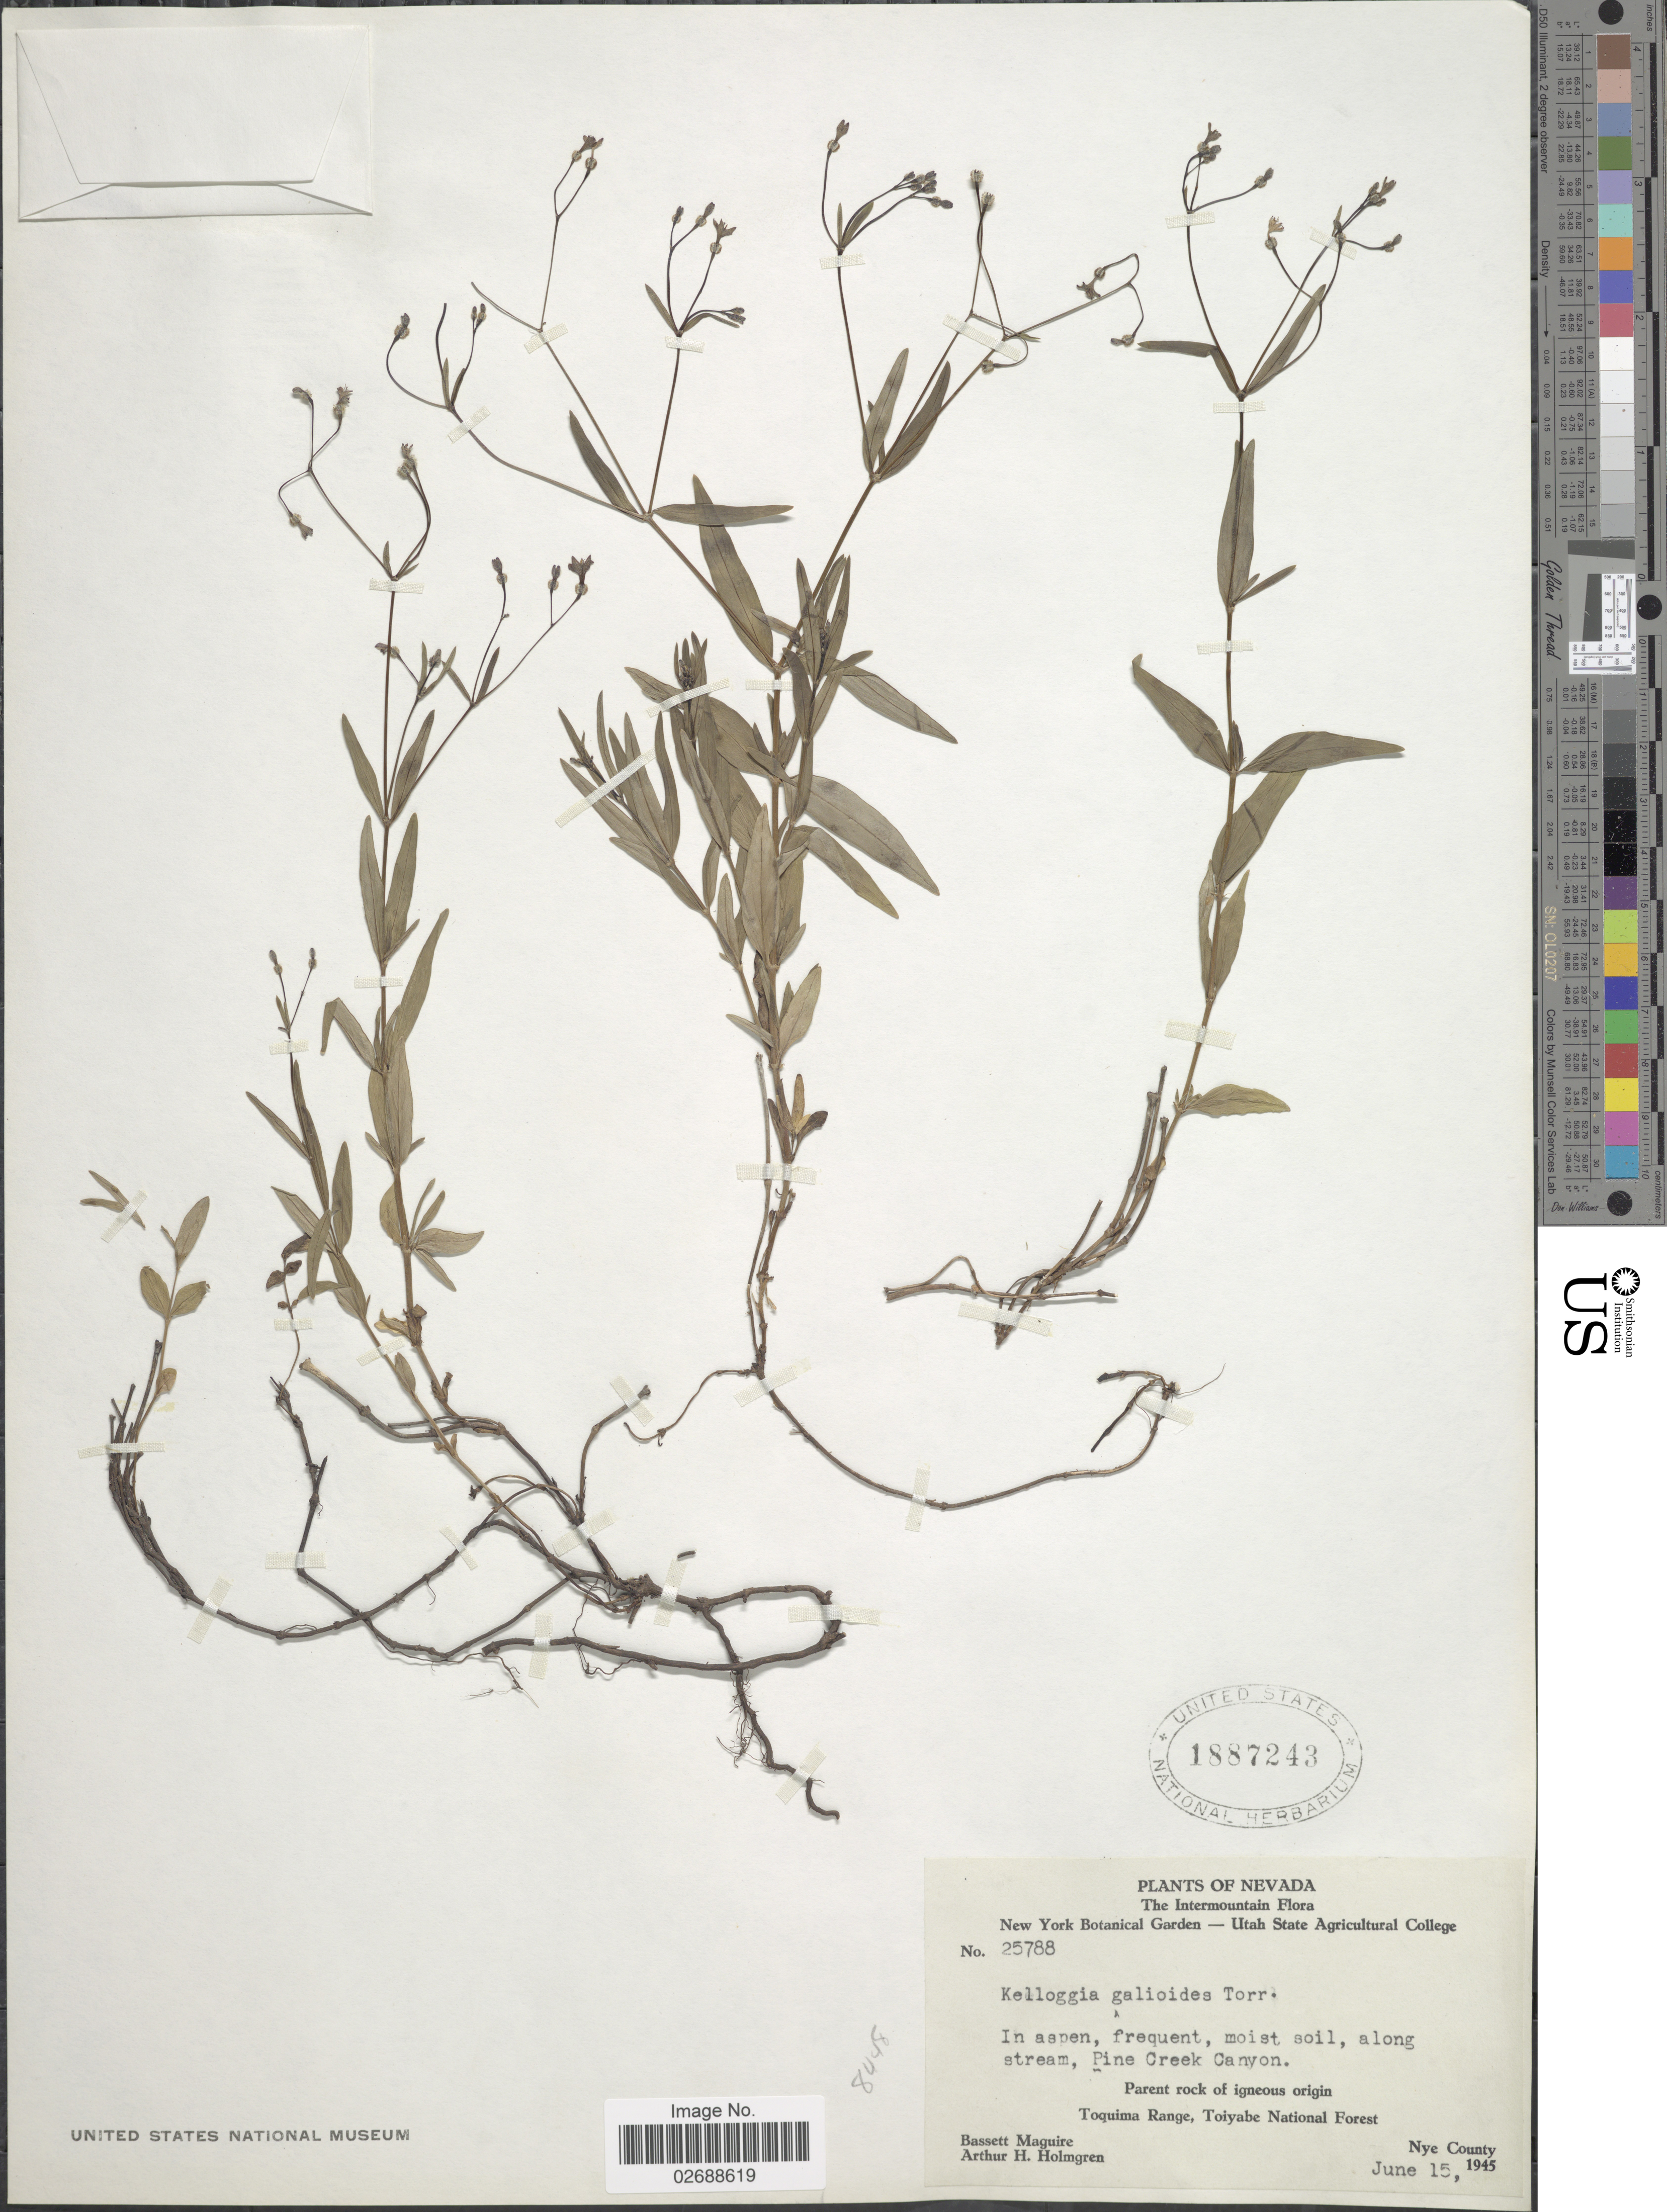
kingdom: Plantae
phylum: Tracheophyta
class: Magnoliopsida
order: Gentianales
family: Rubiaceae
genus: Kelloggia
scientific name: Kelloggia galioides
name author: Torr.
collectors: B. Maguire & A. H. Holmgren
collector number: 25788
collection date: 1945-06-15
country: United States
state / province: Nevada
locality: The Intermountain. Parent rock of igneous origin. Toquima Range, Toiyabe National Forest. Nye County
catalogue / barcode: US 1887243